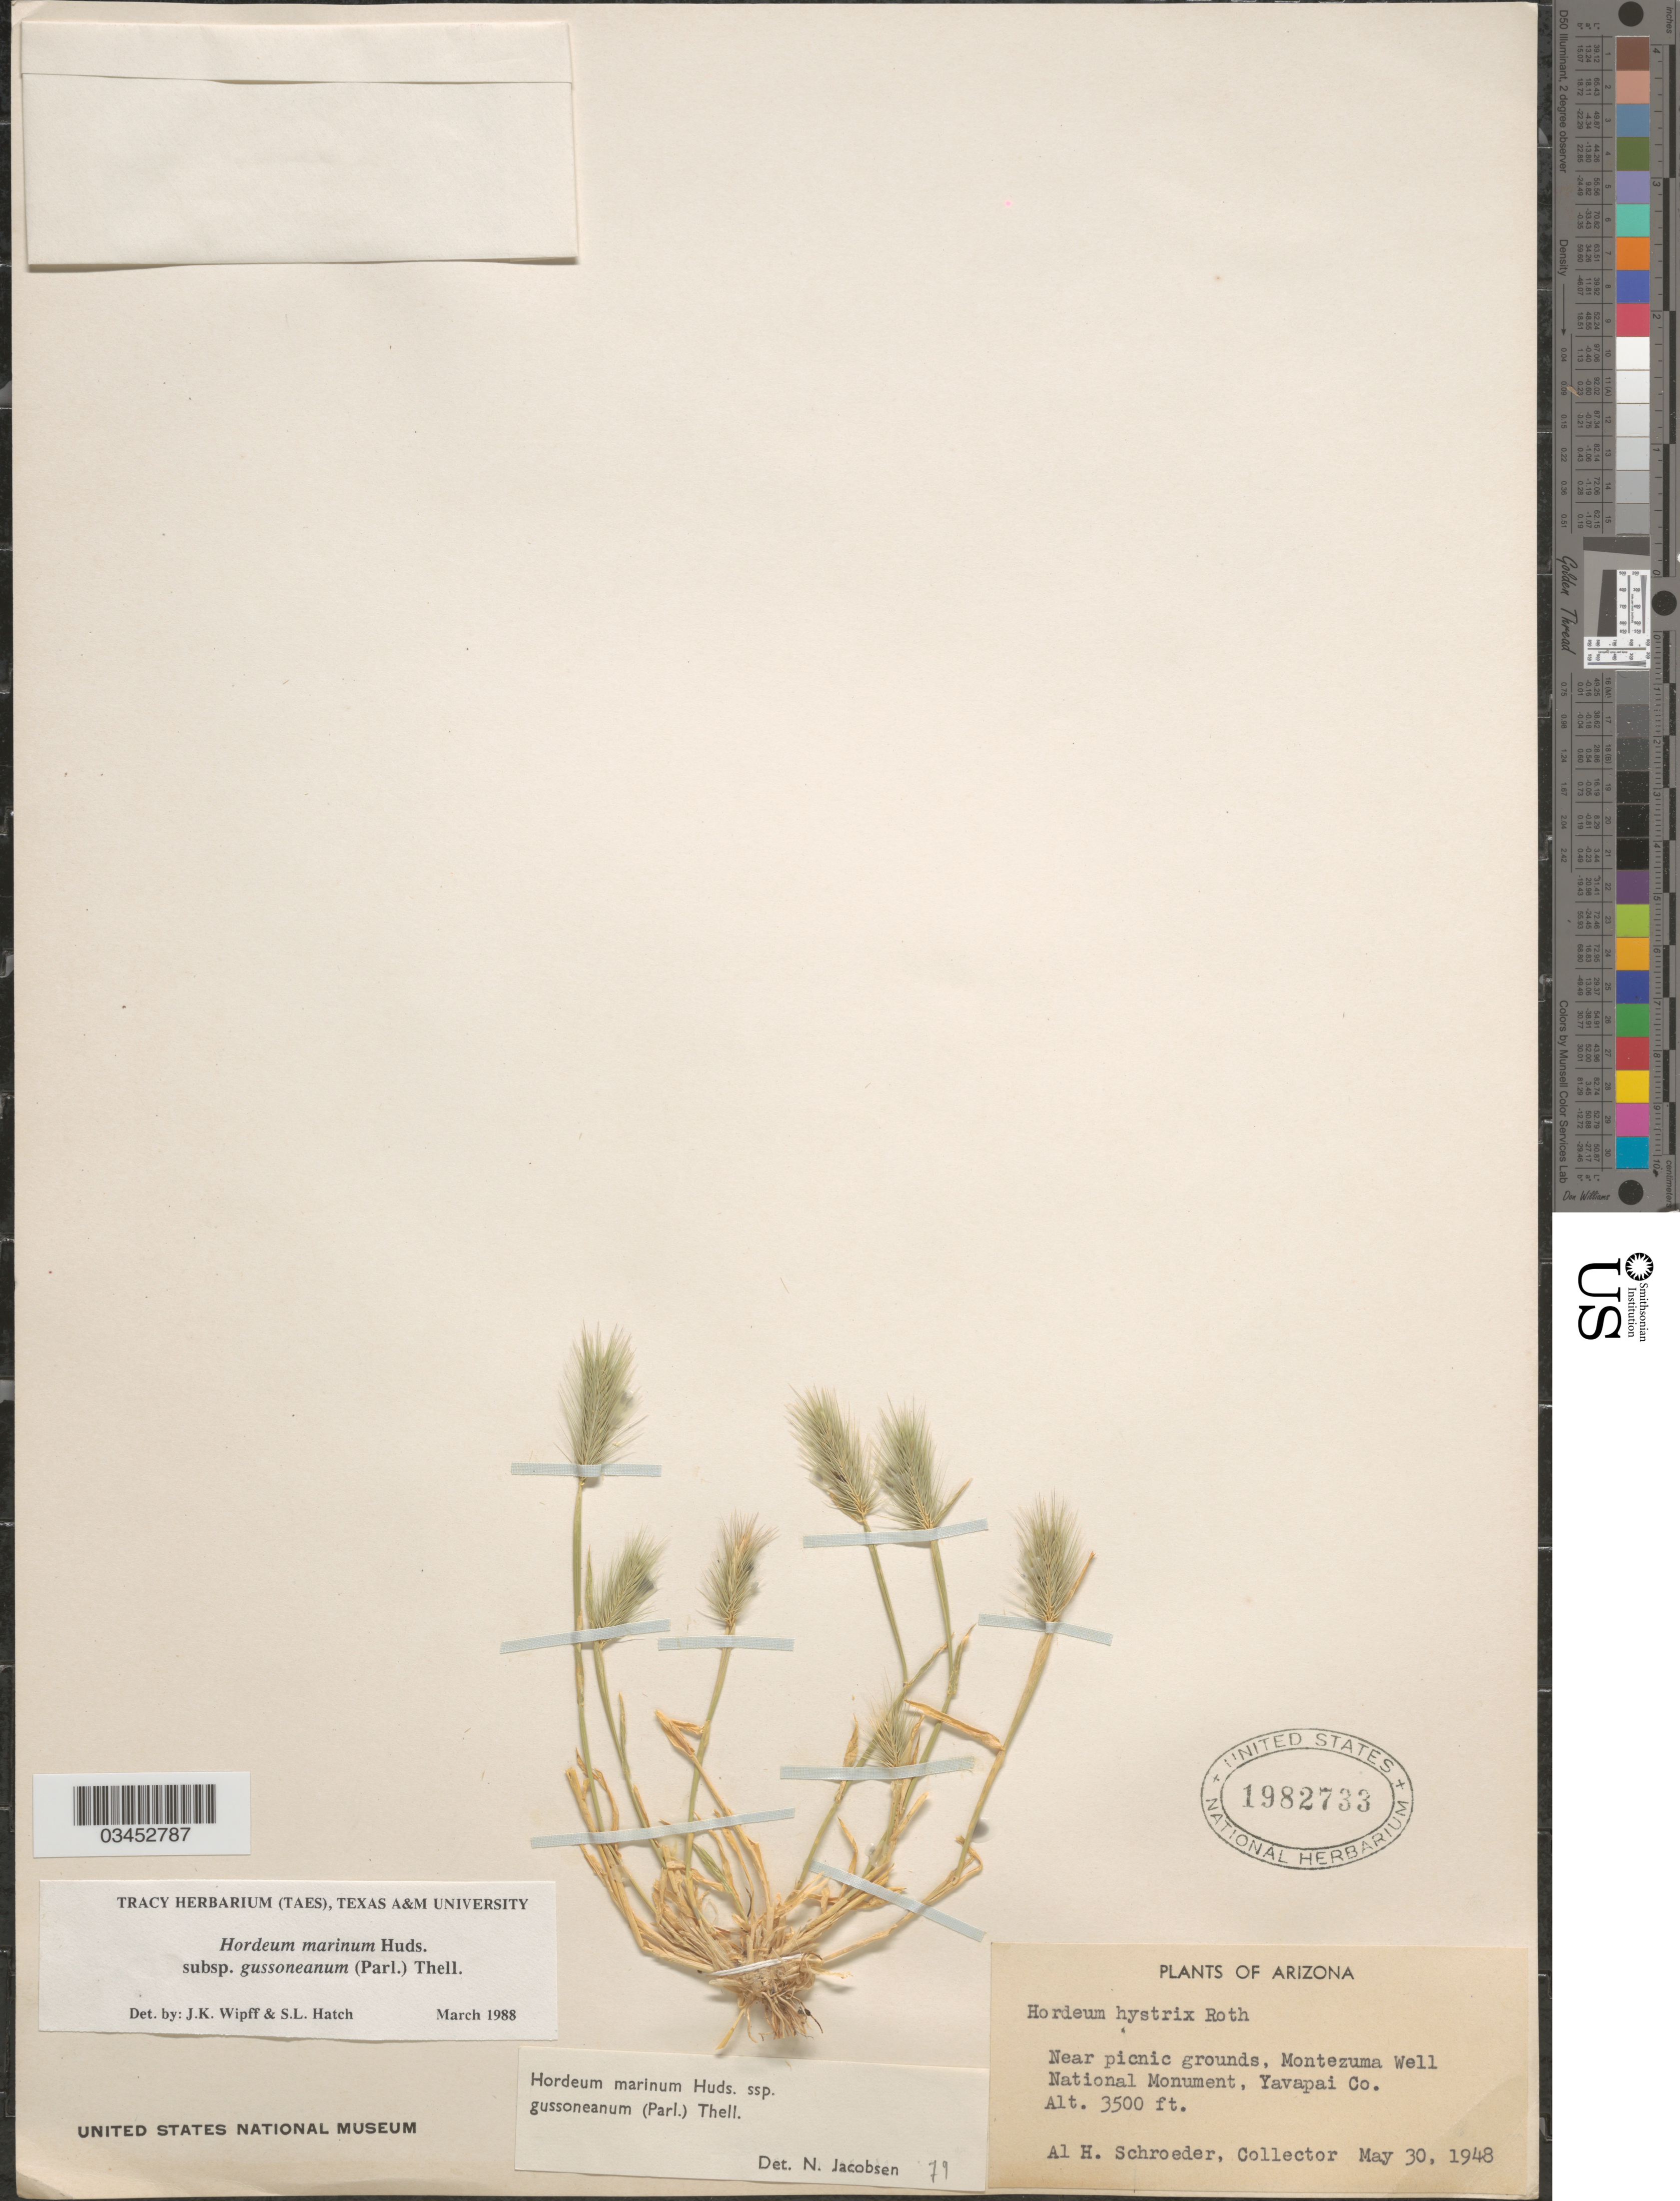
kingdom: Plantae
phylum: Tracheophyta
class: Liliopsida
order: Poales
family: Poaceae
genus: Hordeum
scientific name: Hordeum marinum subsp. gussoneanum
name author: (Parl.) Thell.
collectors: A. Schroeder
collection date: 1948-05-30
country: United States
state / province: Arizona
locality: Near picnic grounds, Montezuma Well National Monument, Yavapai Co.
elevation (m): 1067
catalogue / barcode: US 1982733